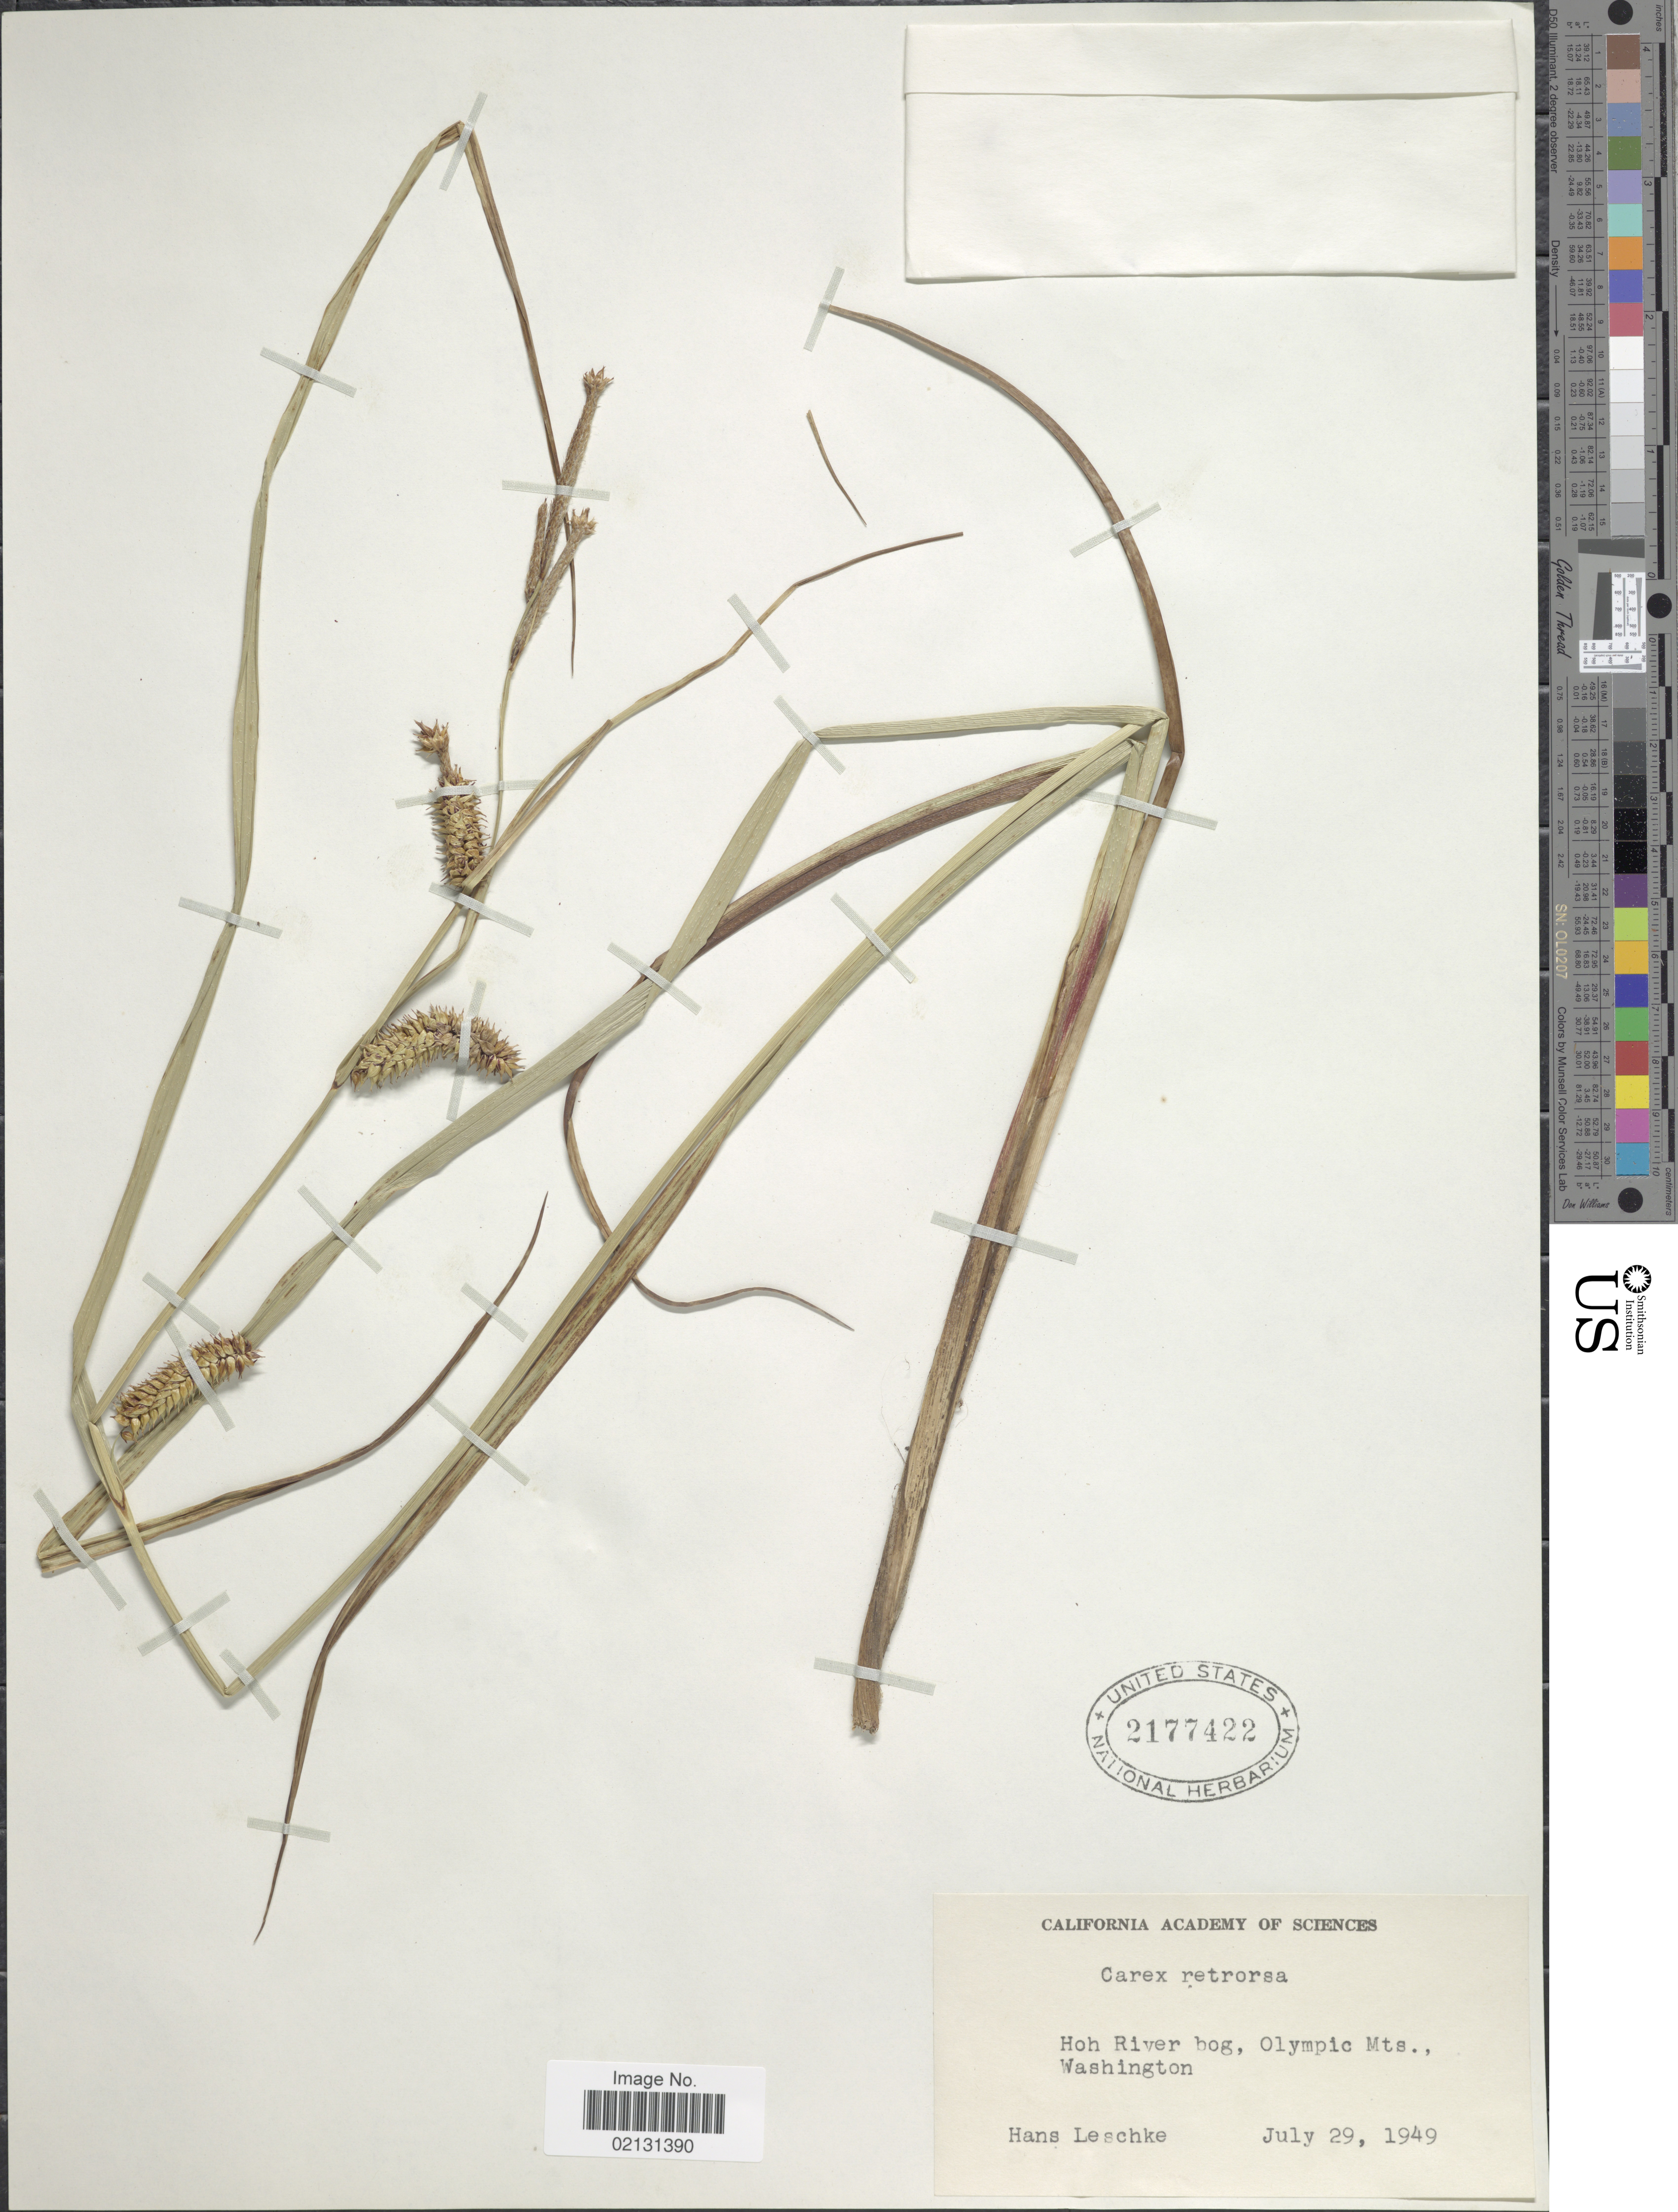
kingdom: Plantae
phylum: Tracheophyta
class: Liliopsida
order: Poales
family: Cyperaceae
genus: Carex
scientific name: Carex retrorsa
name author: Schwein.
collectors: H. Leschke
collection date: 1949-07-29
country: United States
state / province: Washington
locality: Hoh River bog, Olympic Mts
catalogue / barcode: US 2177422